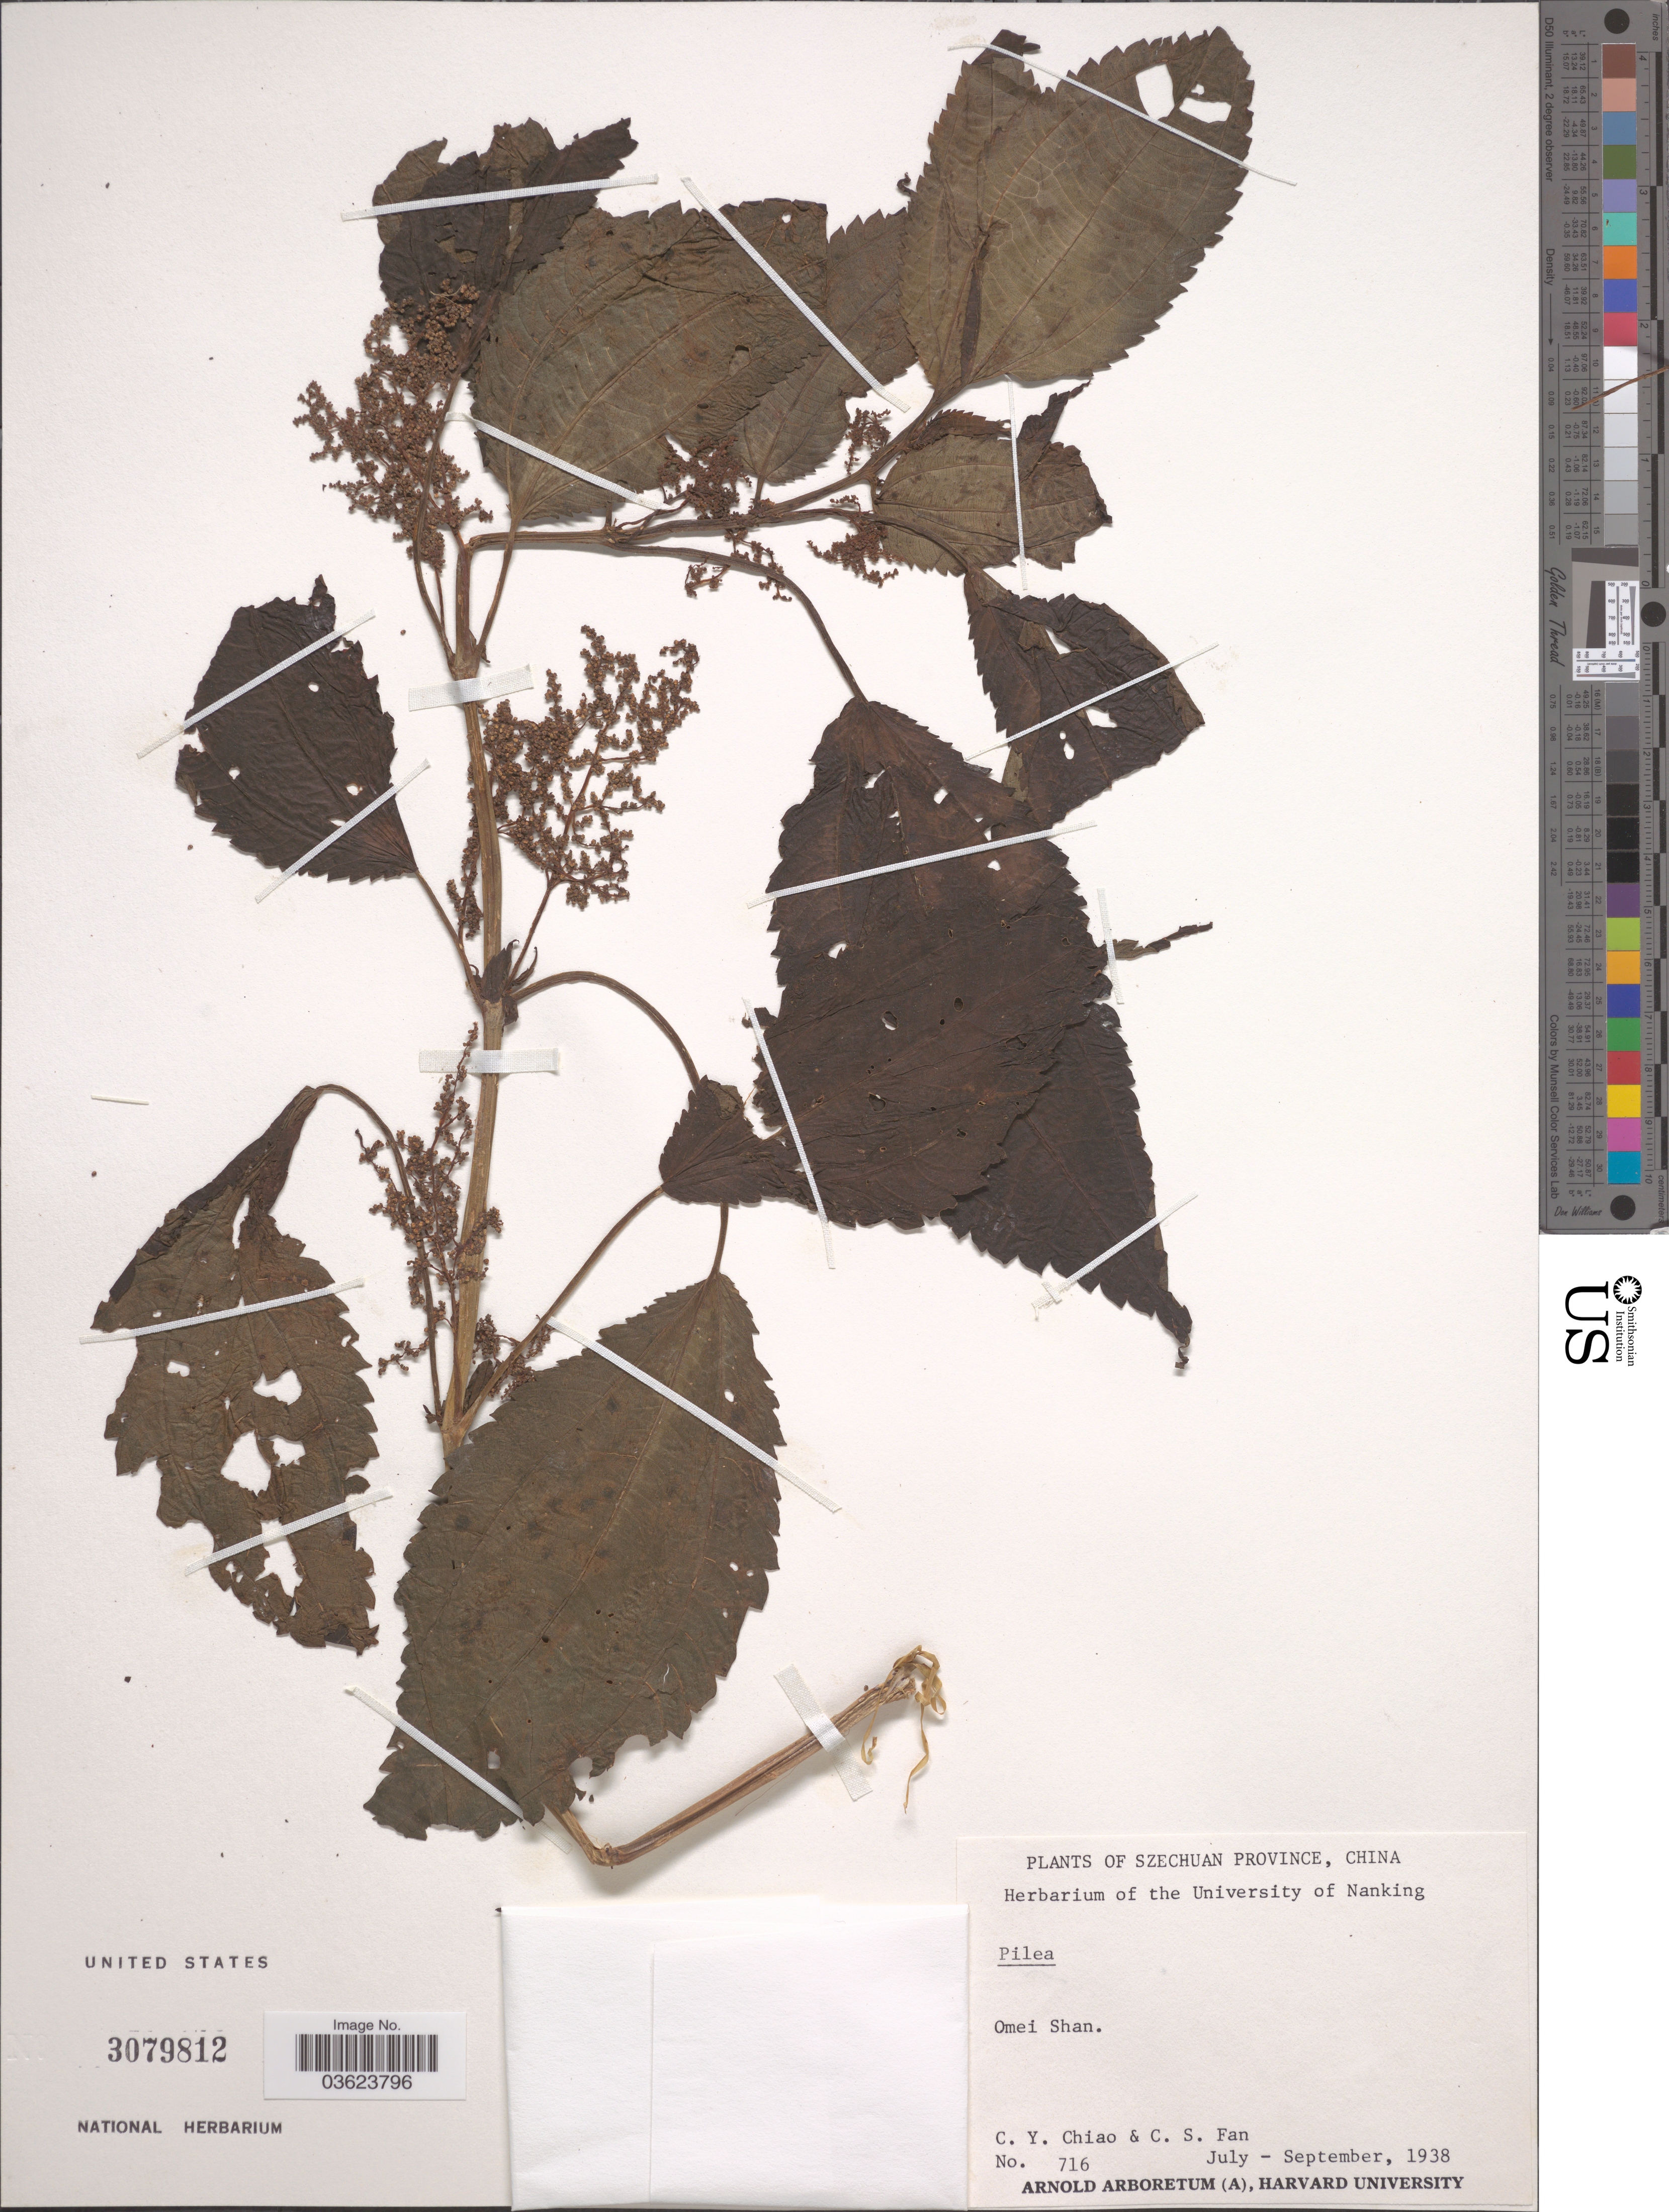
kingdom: Plantae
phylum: Tracheophyta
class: Magnoliopsida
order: Rosales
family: Urticaceae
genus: Pilea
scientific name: Pilea sp.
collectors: C. Y. Chiao & C. S. Fan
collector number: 716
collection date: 1938-07/1938-09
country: China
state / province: Sichuan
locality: Szechuan Province. Omei Shan.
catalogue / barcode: US 3079812